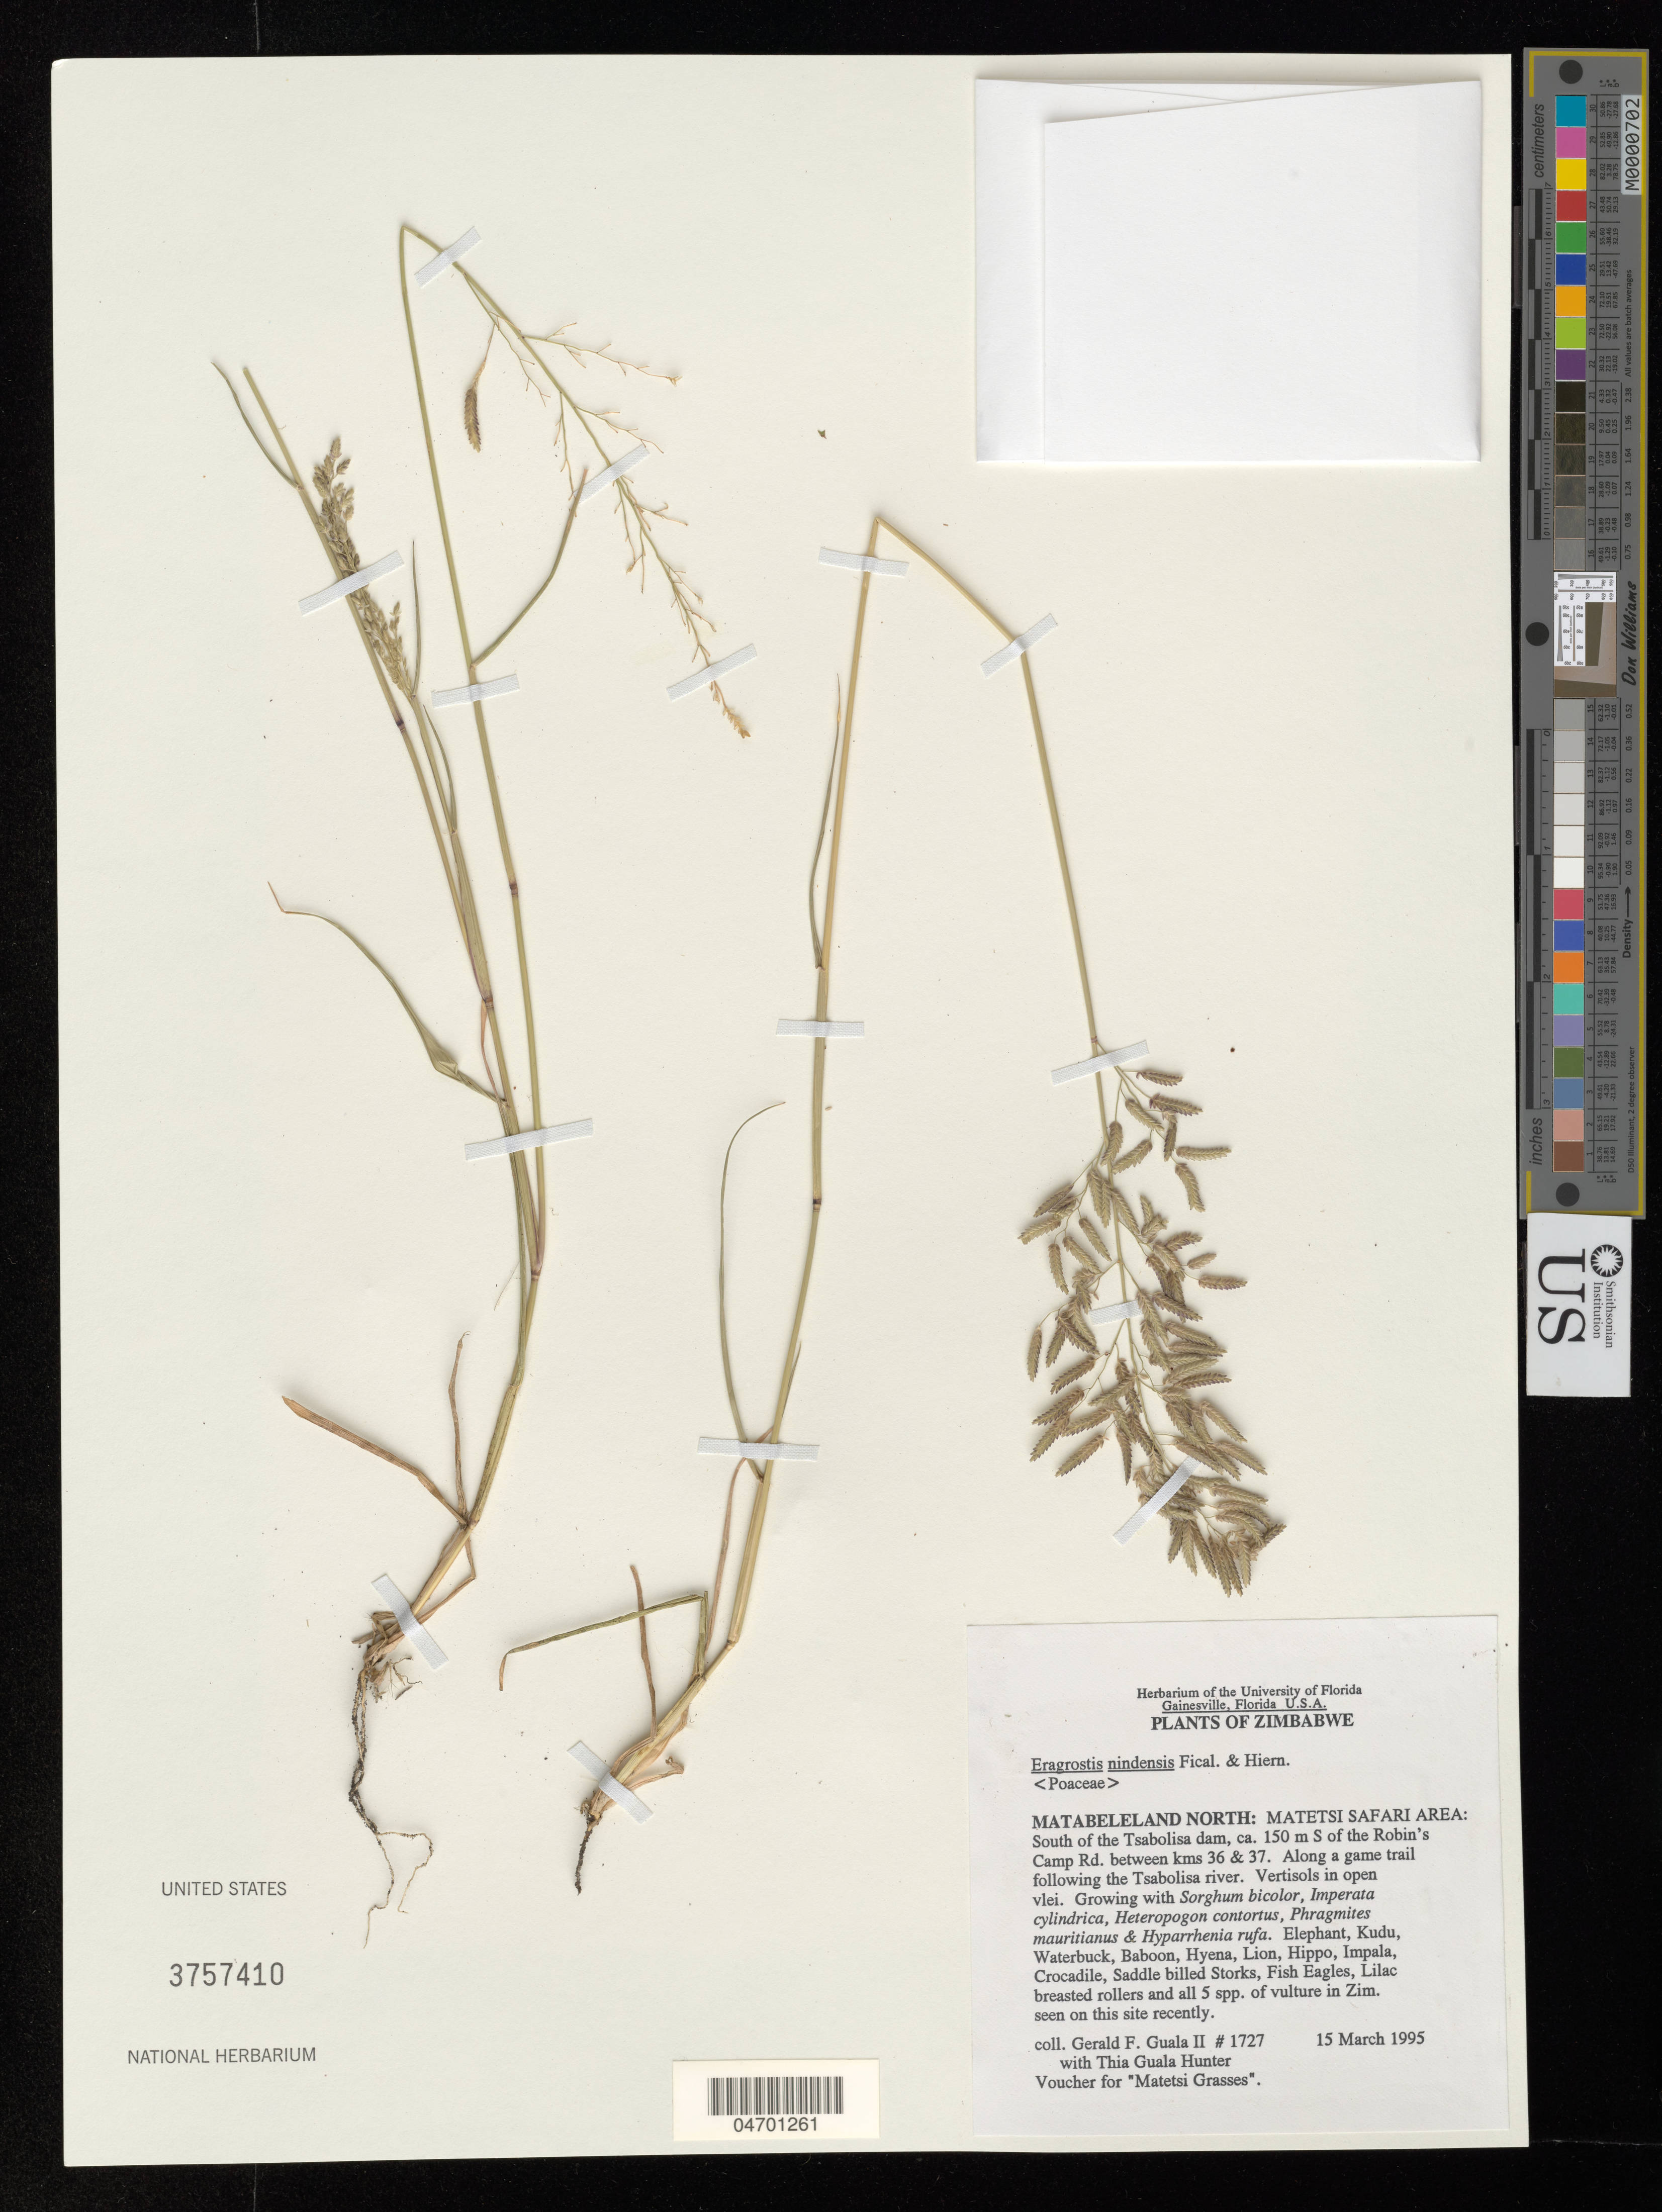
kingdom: Plantae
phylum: Tracheophyta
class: Liliopsida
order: Poales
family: Poaceae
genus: Eragrostis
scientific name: Eragrostis nindensis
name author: Ficalho & Hiern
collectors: G. Guala & T. Hunter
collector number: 1727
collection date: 1995-03-15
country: Zimbabwe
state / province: Matabeleland North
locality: Matetsi Safari Area: South of the Tsabolisa dam, ca. 150 m S of the Robin's Camp Rd. between kms 36 & 37. Along a game trail following the Tsabolisa river.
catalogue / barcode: US 3757410